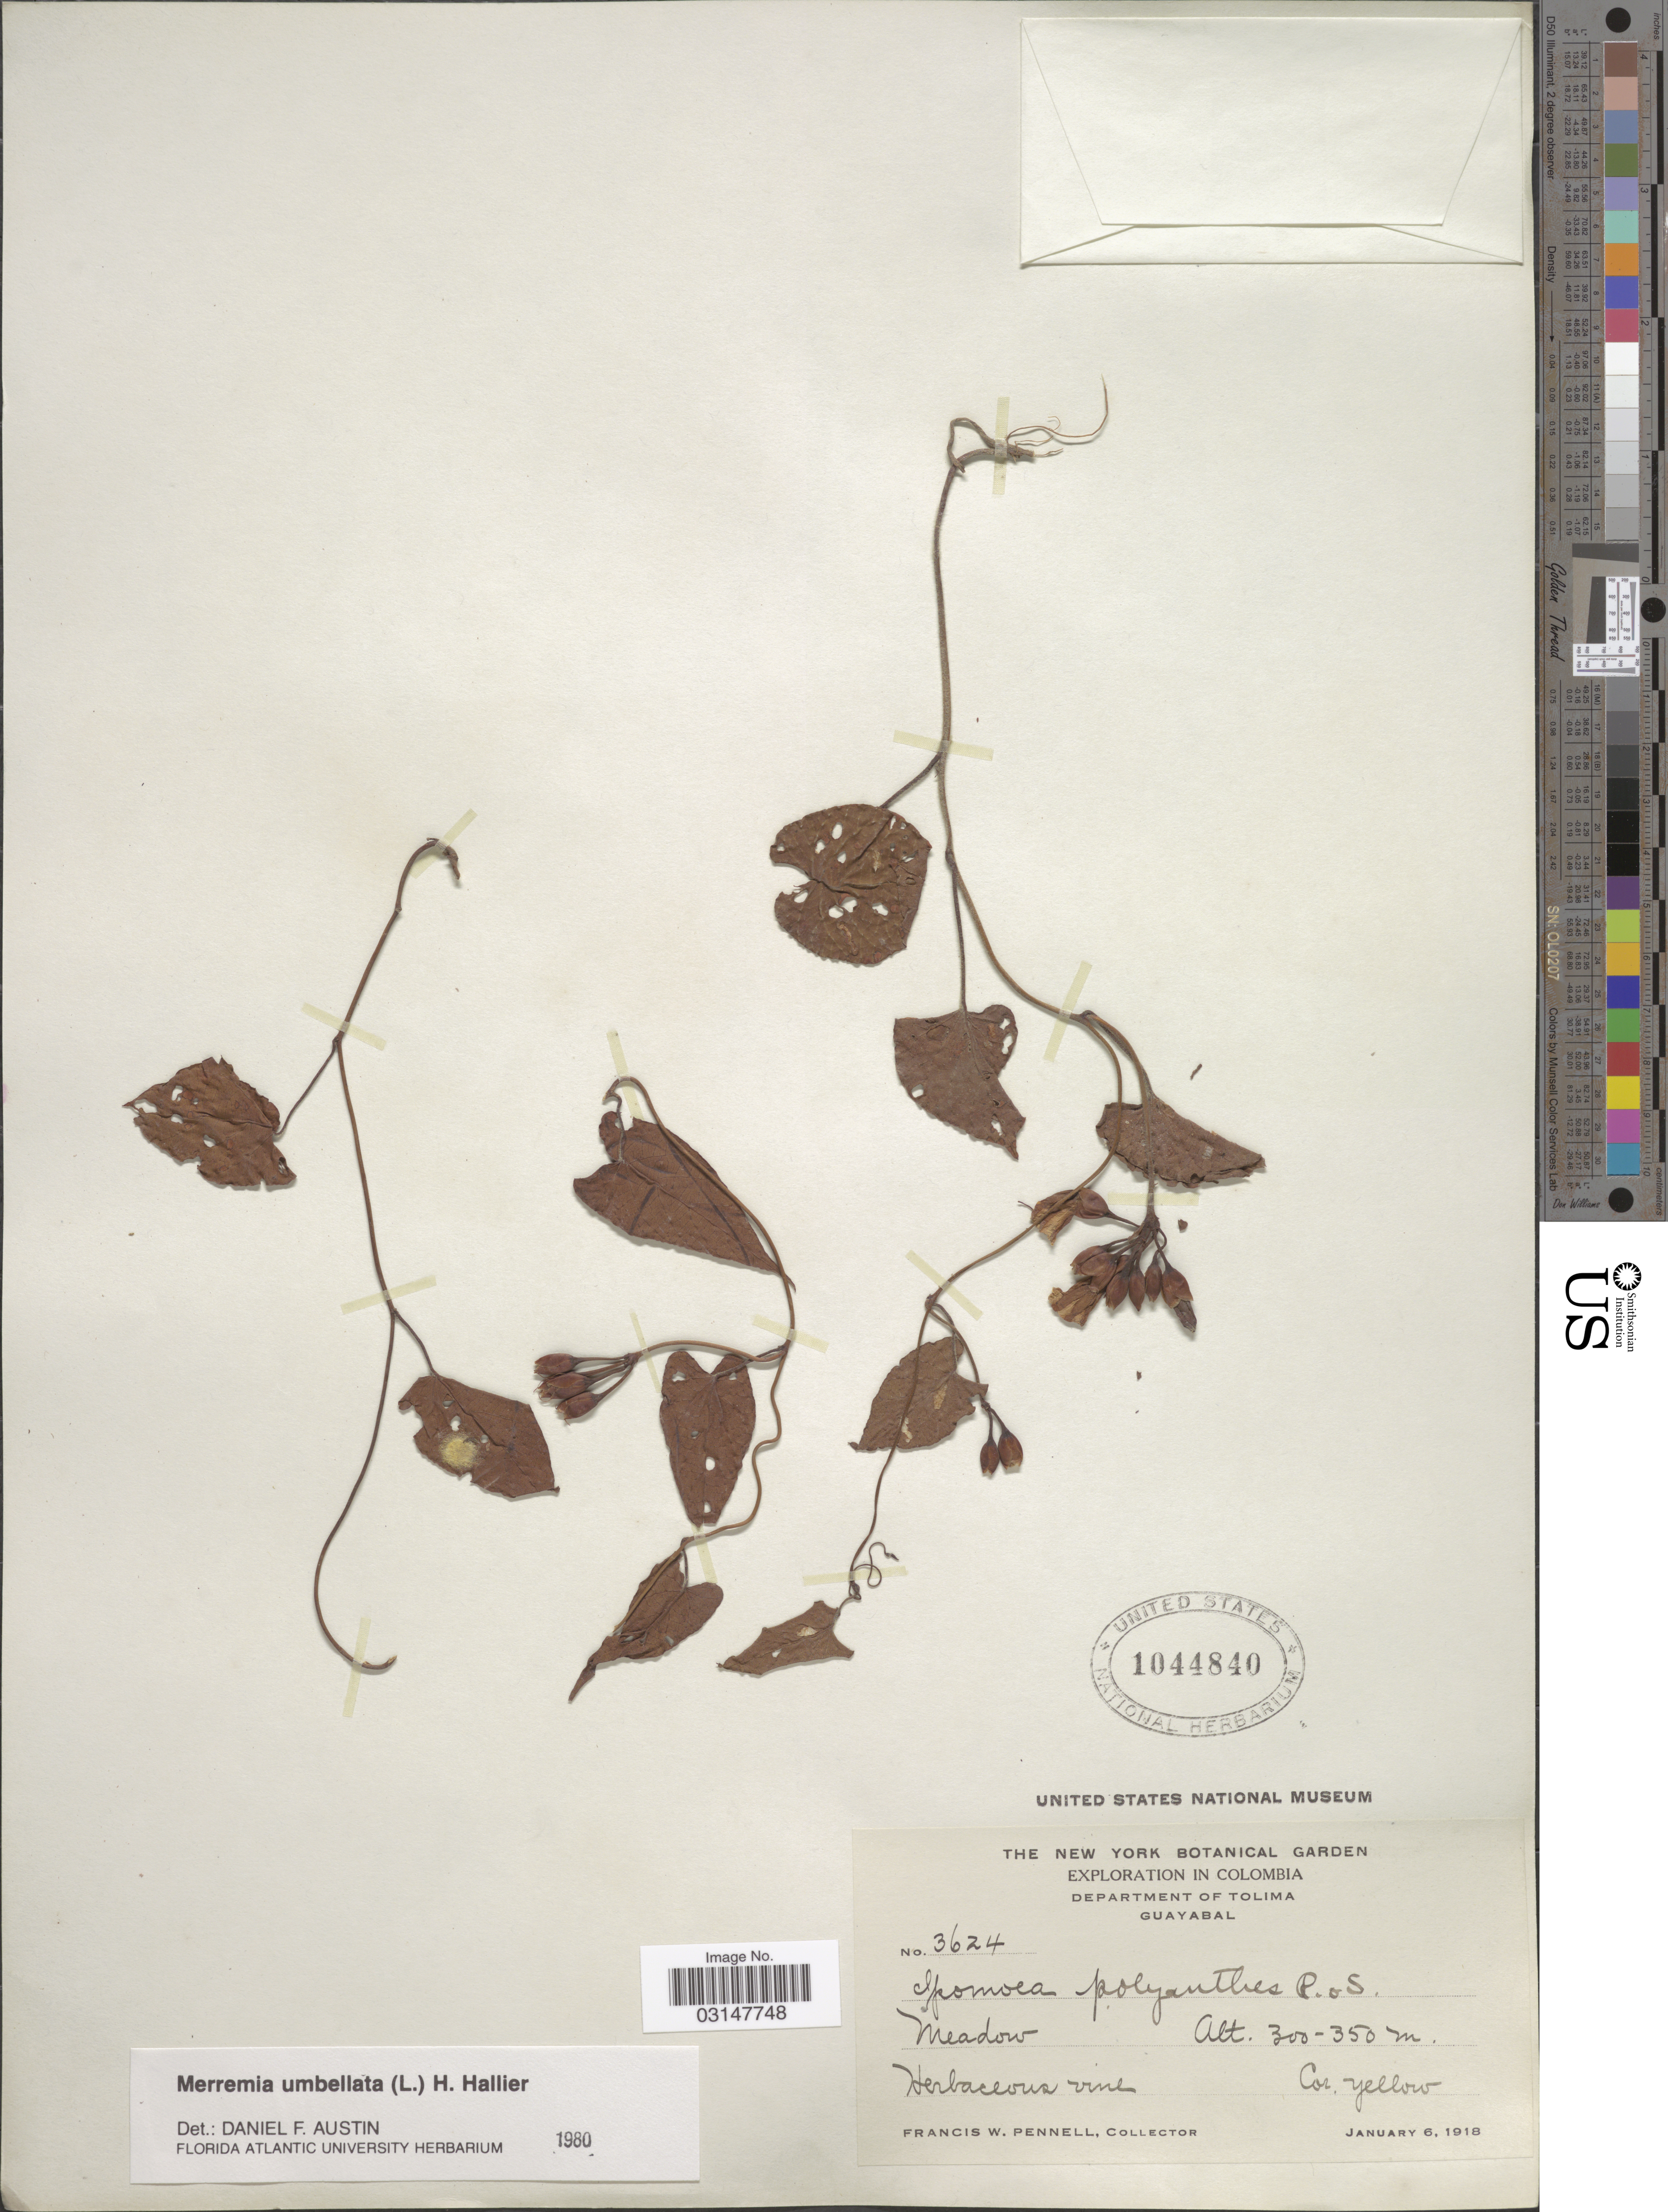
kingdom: Plantae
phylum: Tracheophyta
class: Magnoliopsida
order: Solanales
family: Convolvulaceae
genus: Camonea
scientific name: Camonea umbellata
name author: (L.) A. R. Simões & Staples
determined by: Strong, Mark T., (BOT), Smithsonian Institution - National Museum of Natural History (UNITED STATES)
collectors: F. W. Pennell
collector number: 3624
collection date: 1918-01-06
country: Colombia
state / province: Tolima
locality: Department of Tolima. Guayabal.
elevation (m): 300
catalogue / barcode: US 1044840